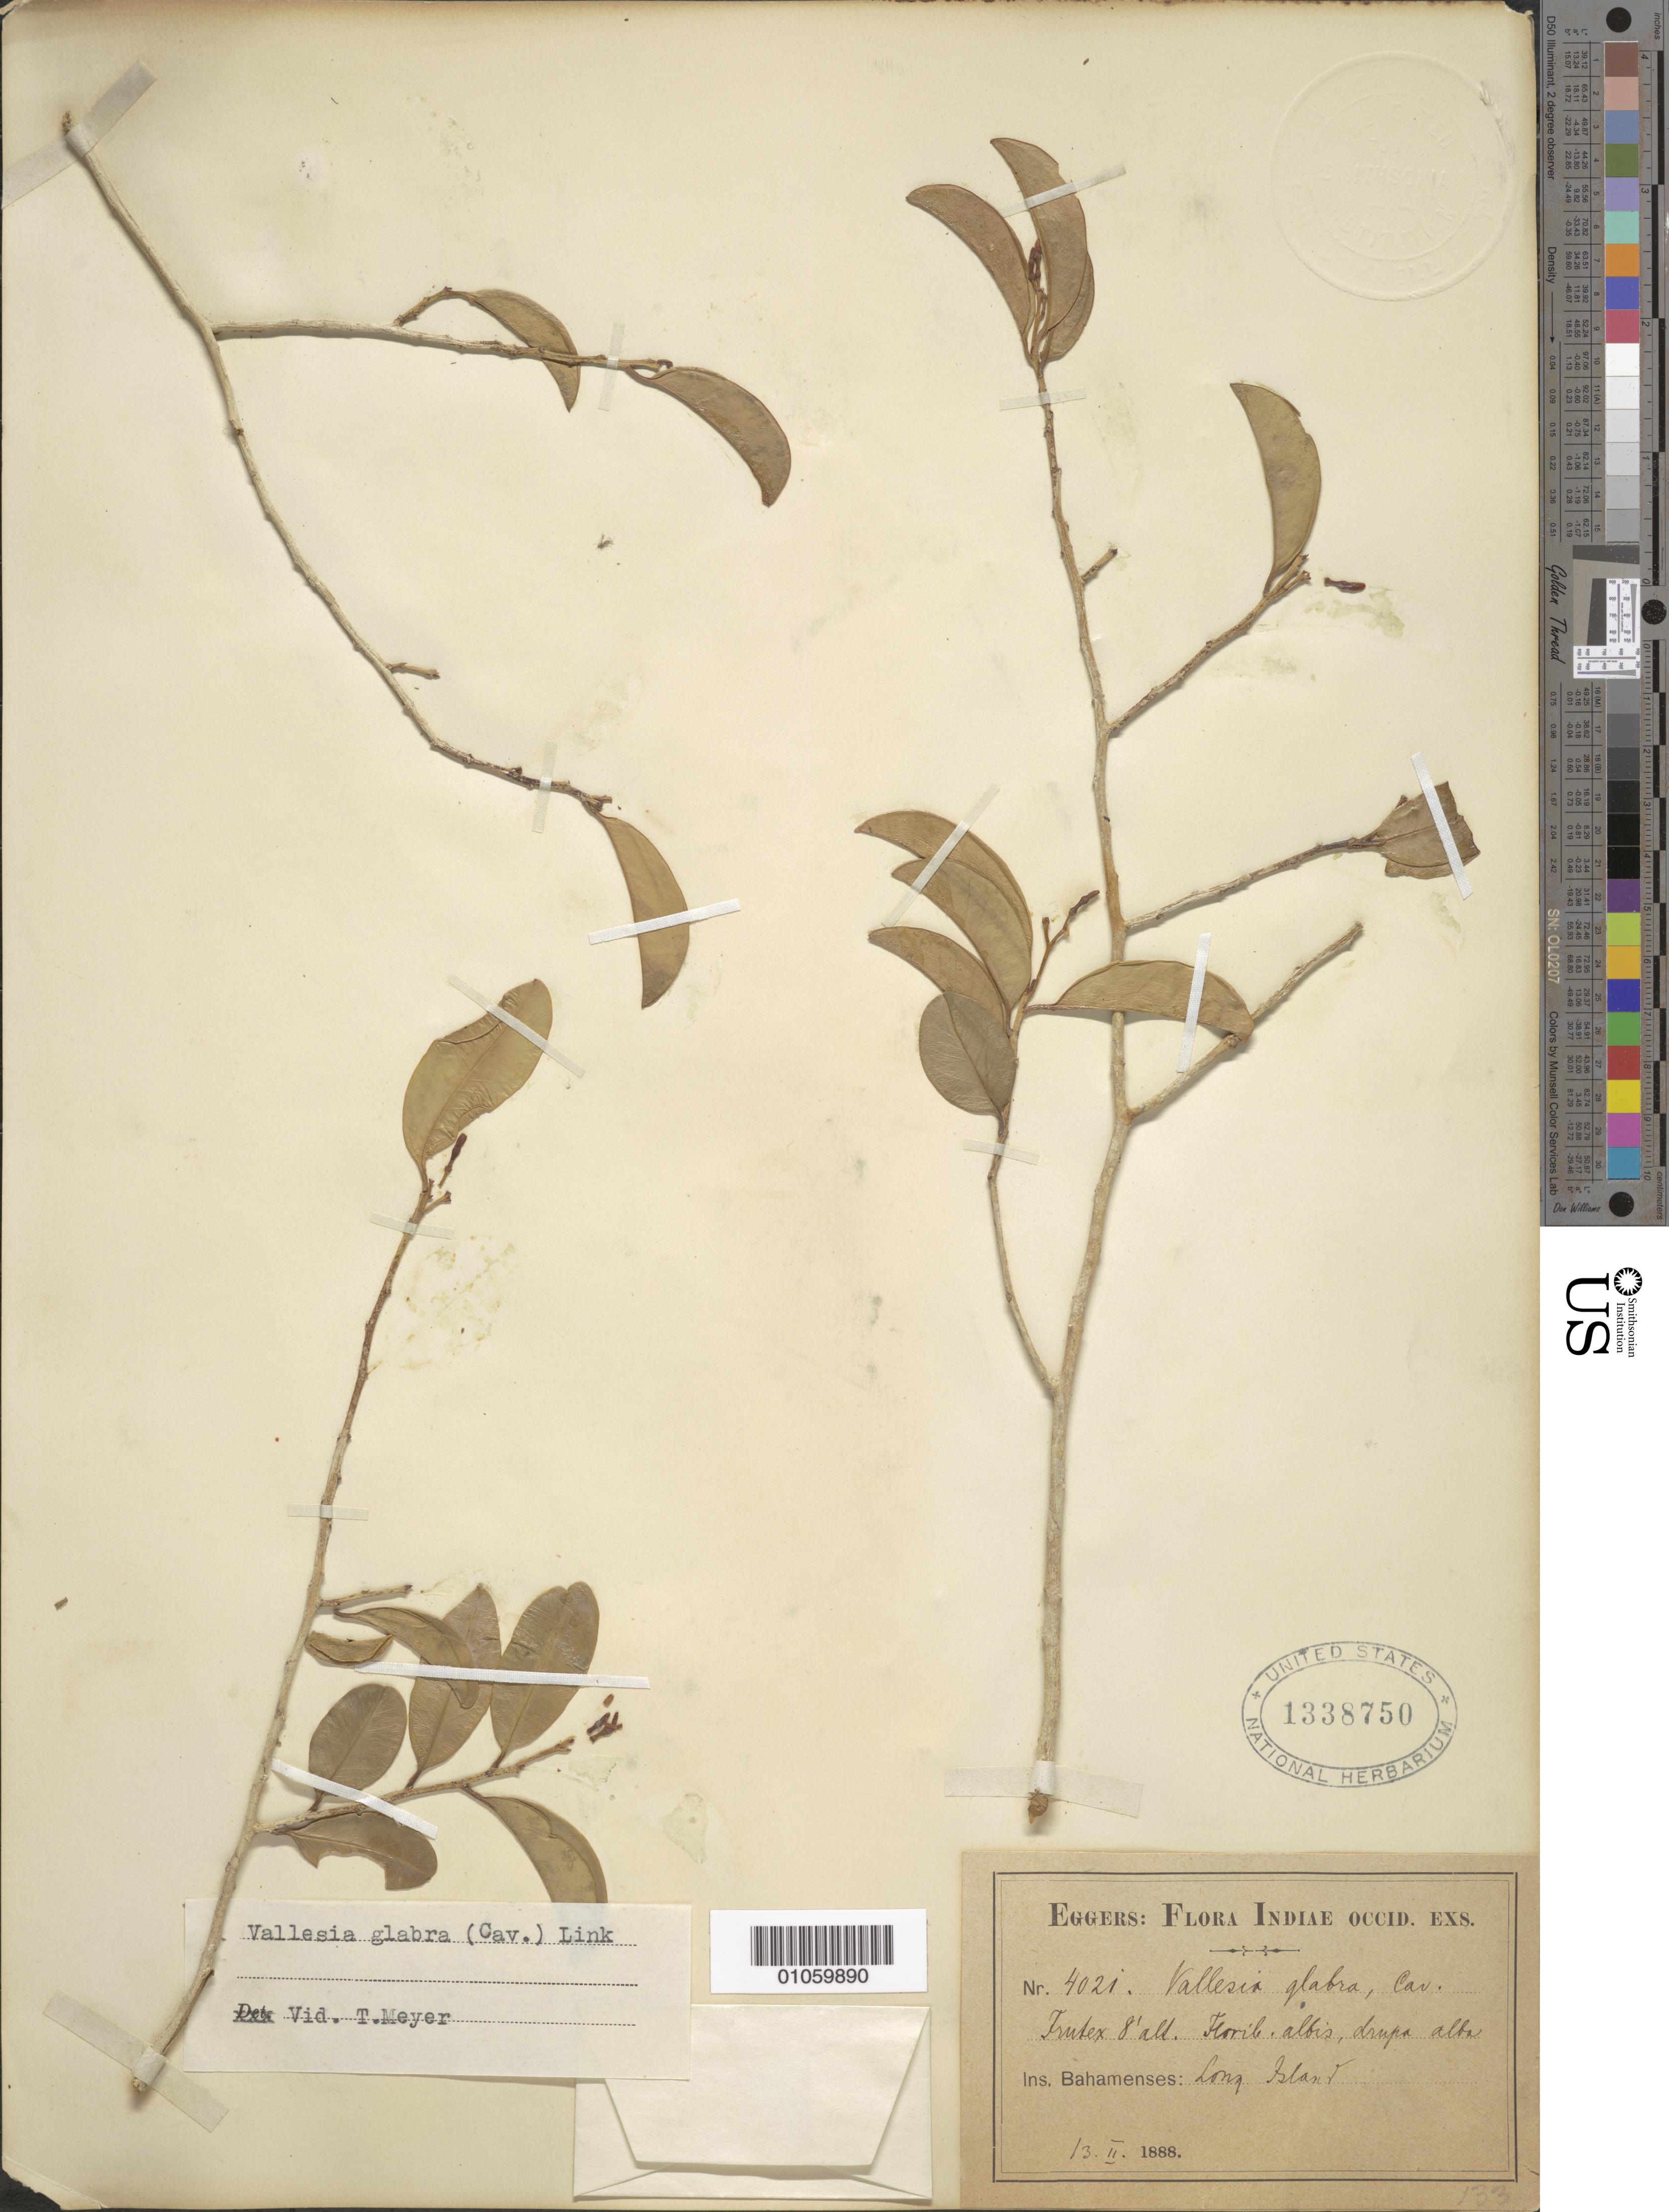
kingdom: Plantae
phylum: Tracheophyta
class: Magnoliopsida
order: Gentianales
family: Apocynaceae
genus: Vallesia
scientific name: Vallesia glabra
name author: (Cav.) Link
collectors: H. F. A. von Eggers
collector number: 4021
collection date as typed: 13 Feb 1888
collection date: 1888-02-13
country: Bahamas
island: Long I.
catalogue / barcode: US 1338750